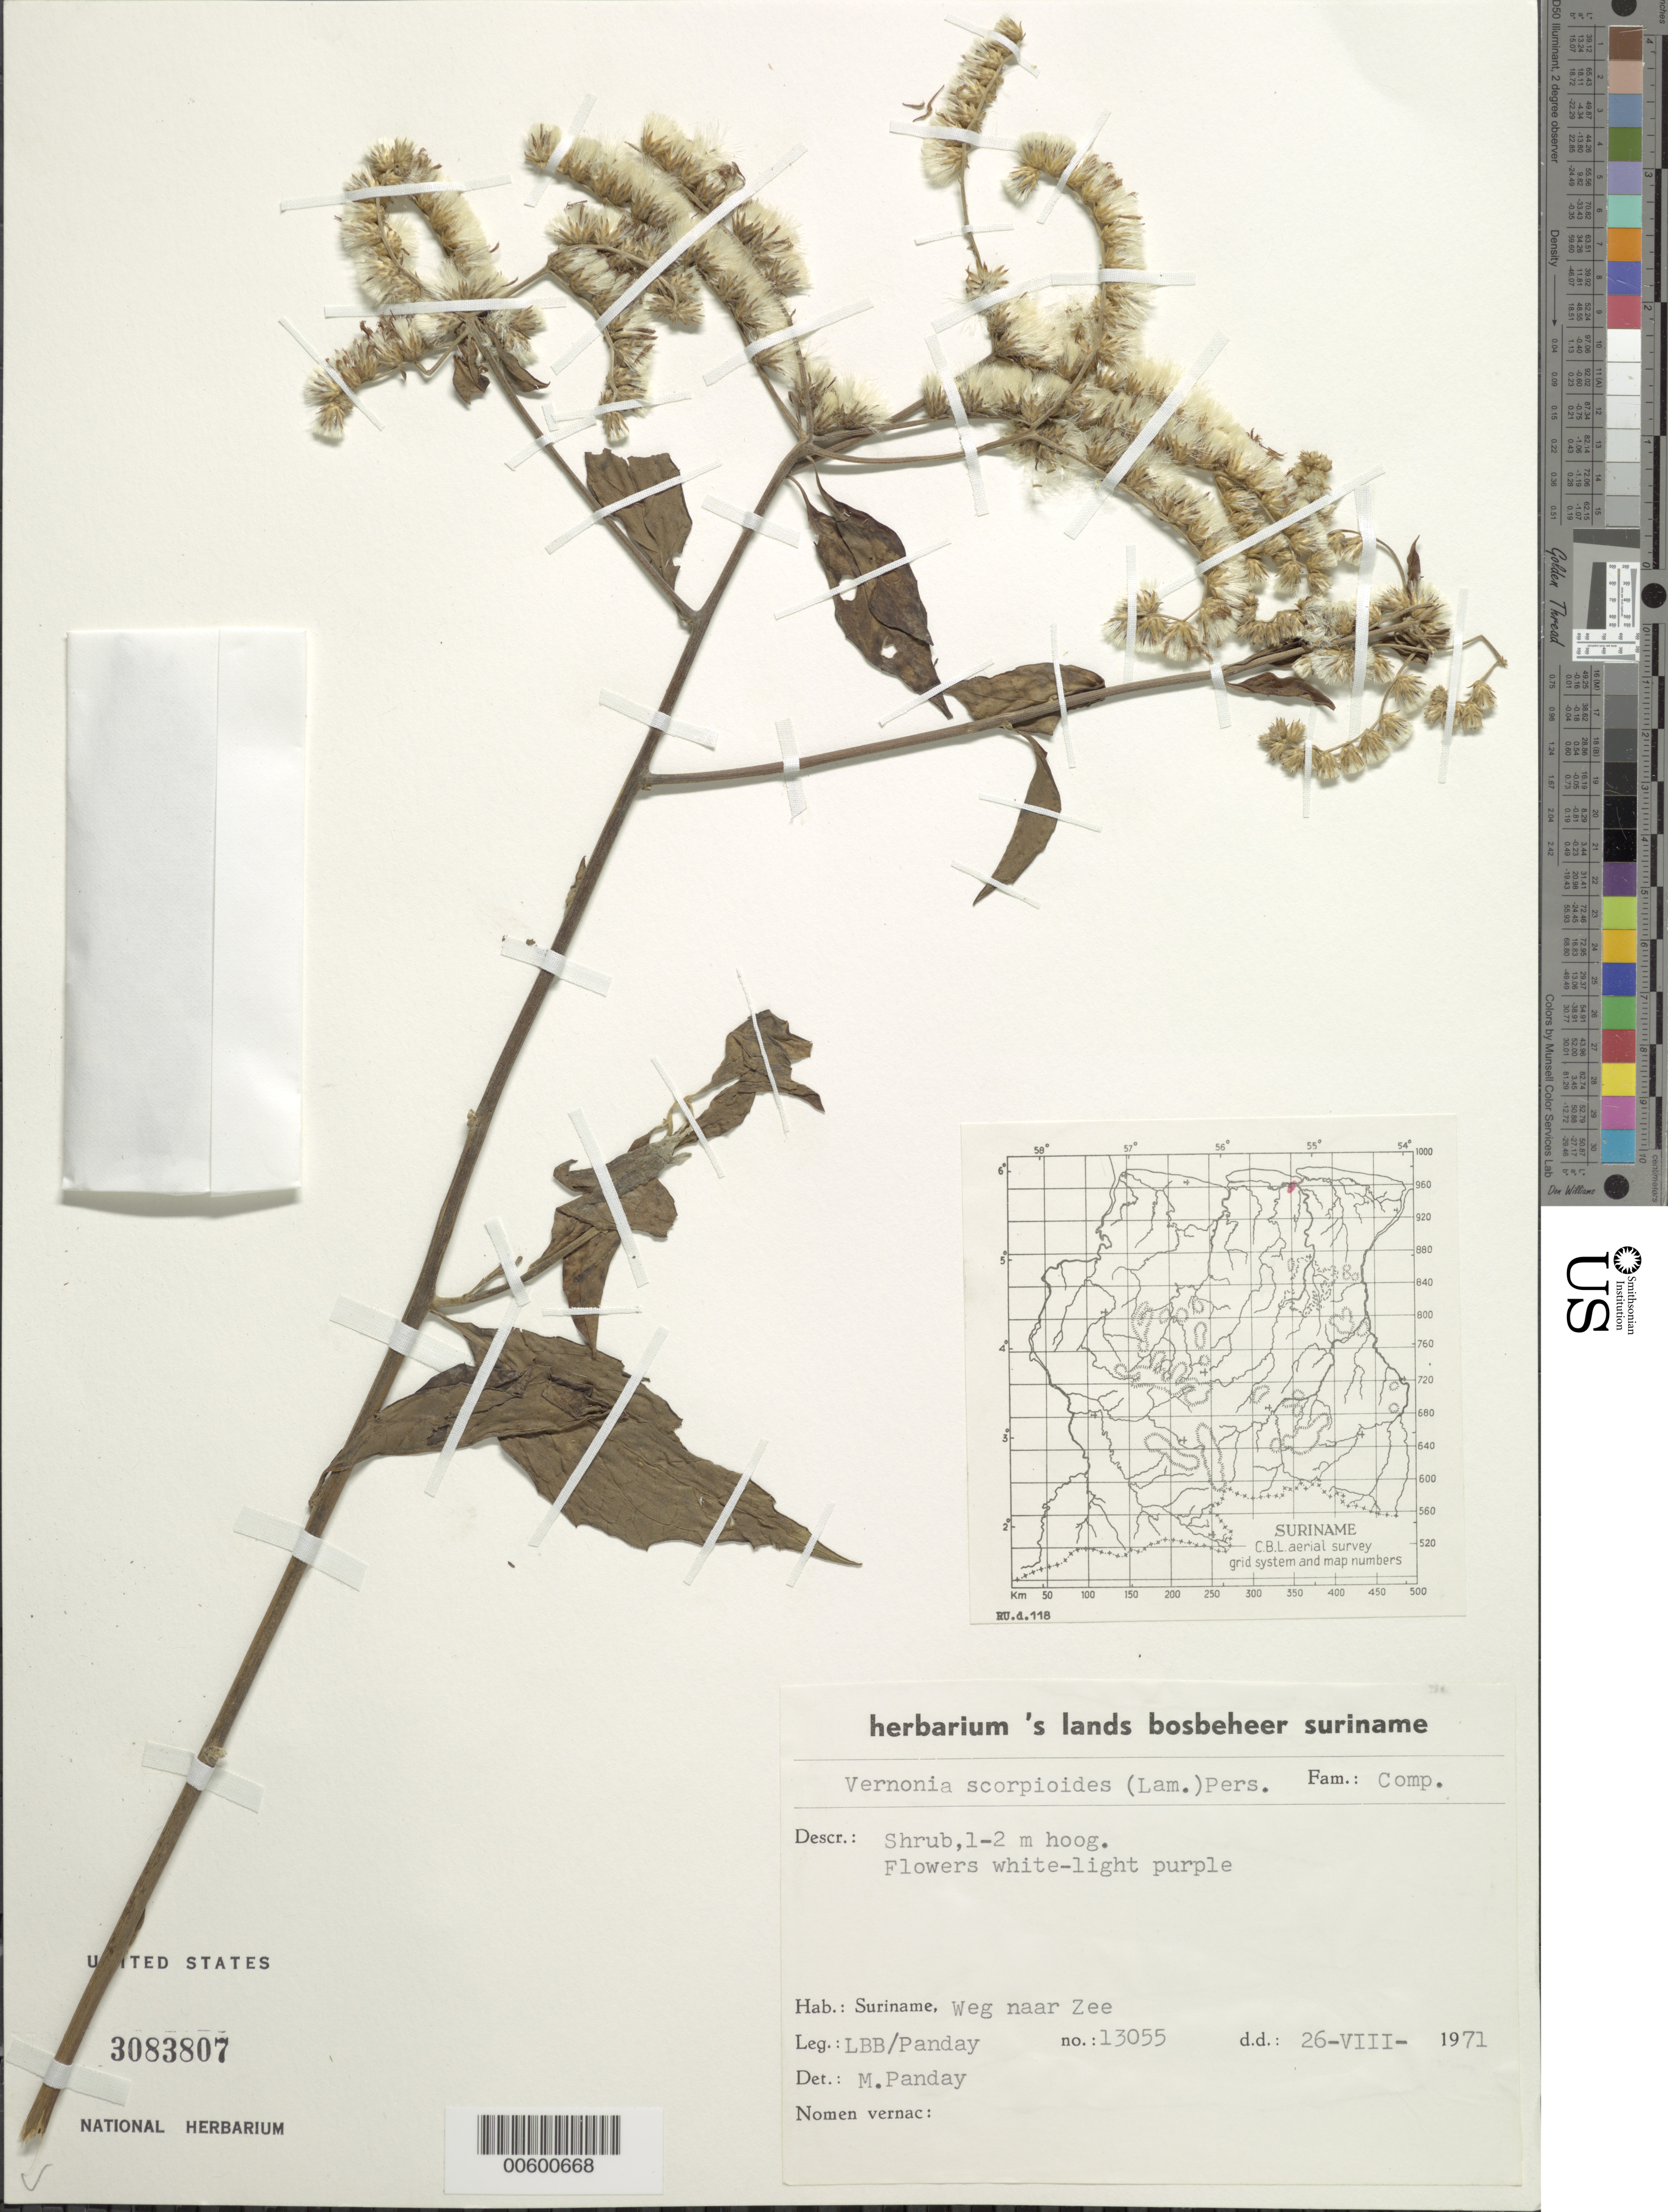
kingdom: Plantae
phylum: Tracheophyta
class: Magnoliopsida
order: Asterales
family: Asteraceae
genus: Cyrtocymura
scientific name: Cyrtocymura scorpioides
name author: (Lam.) H. Rob.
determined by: Panday, M.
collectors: M. Panday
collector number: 13055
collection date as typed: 26-Aug-71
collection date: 1971-08-26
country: Suriname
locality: Paramaribo, "Weg naar Zee"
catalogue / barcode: US 3083807